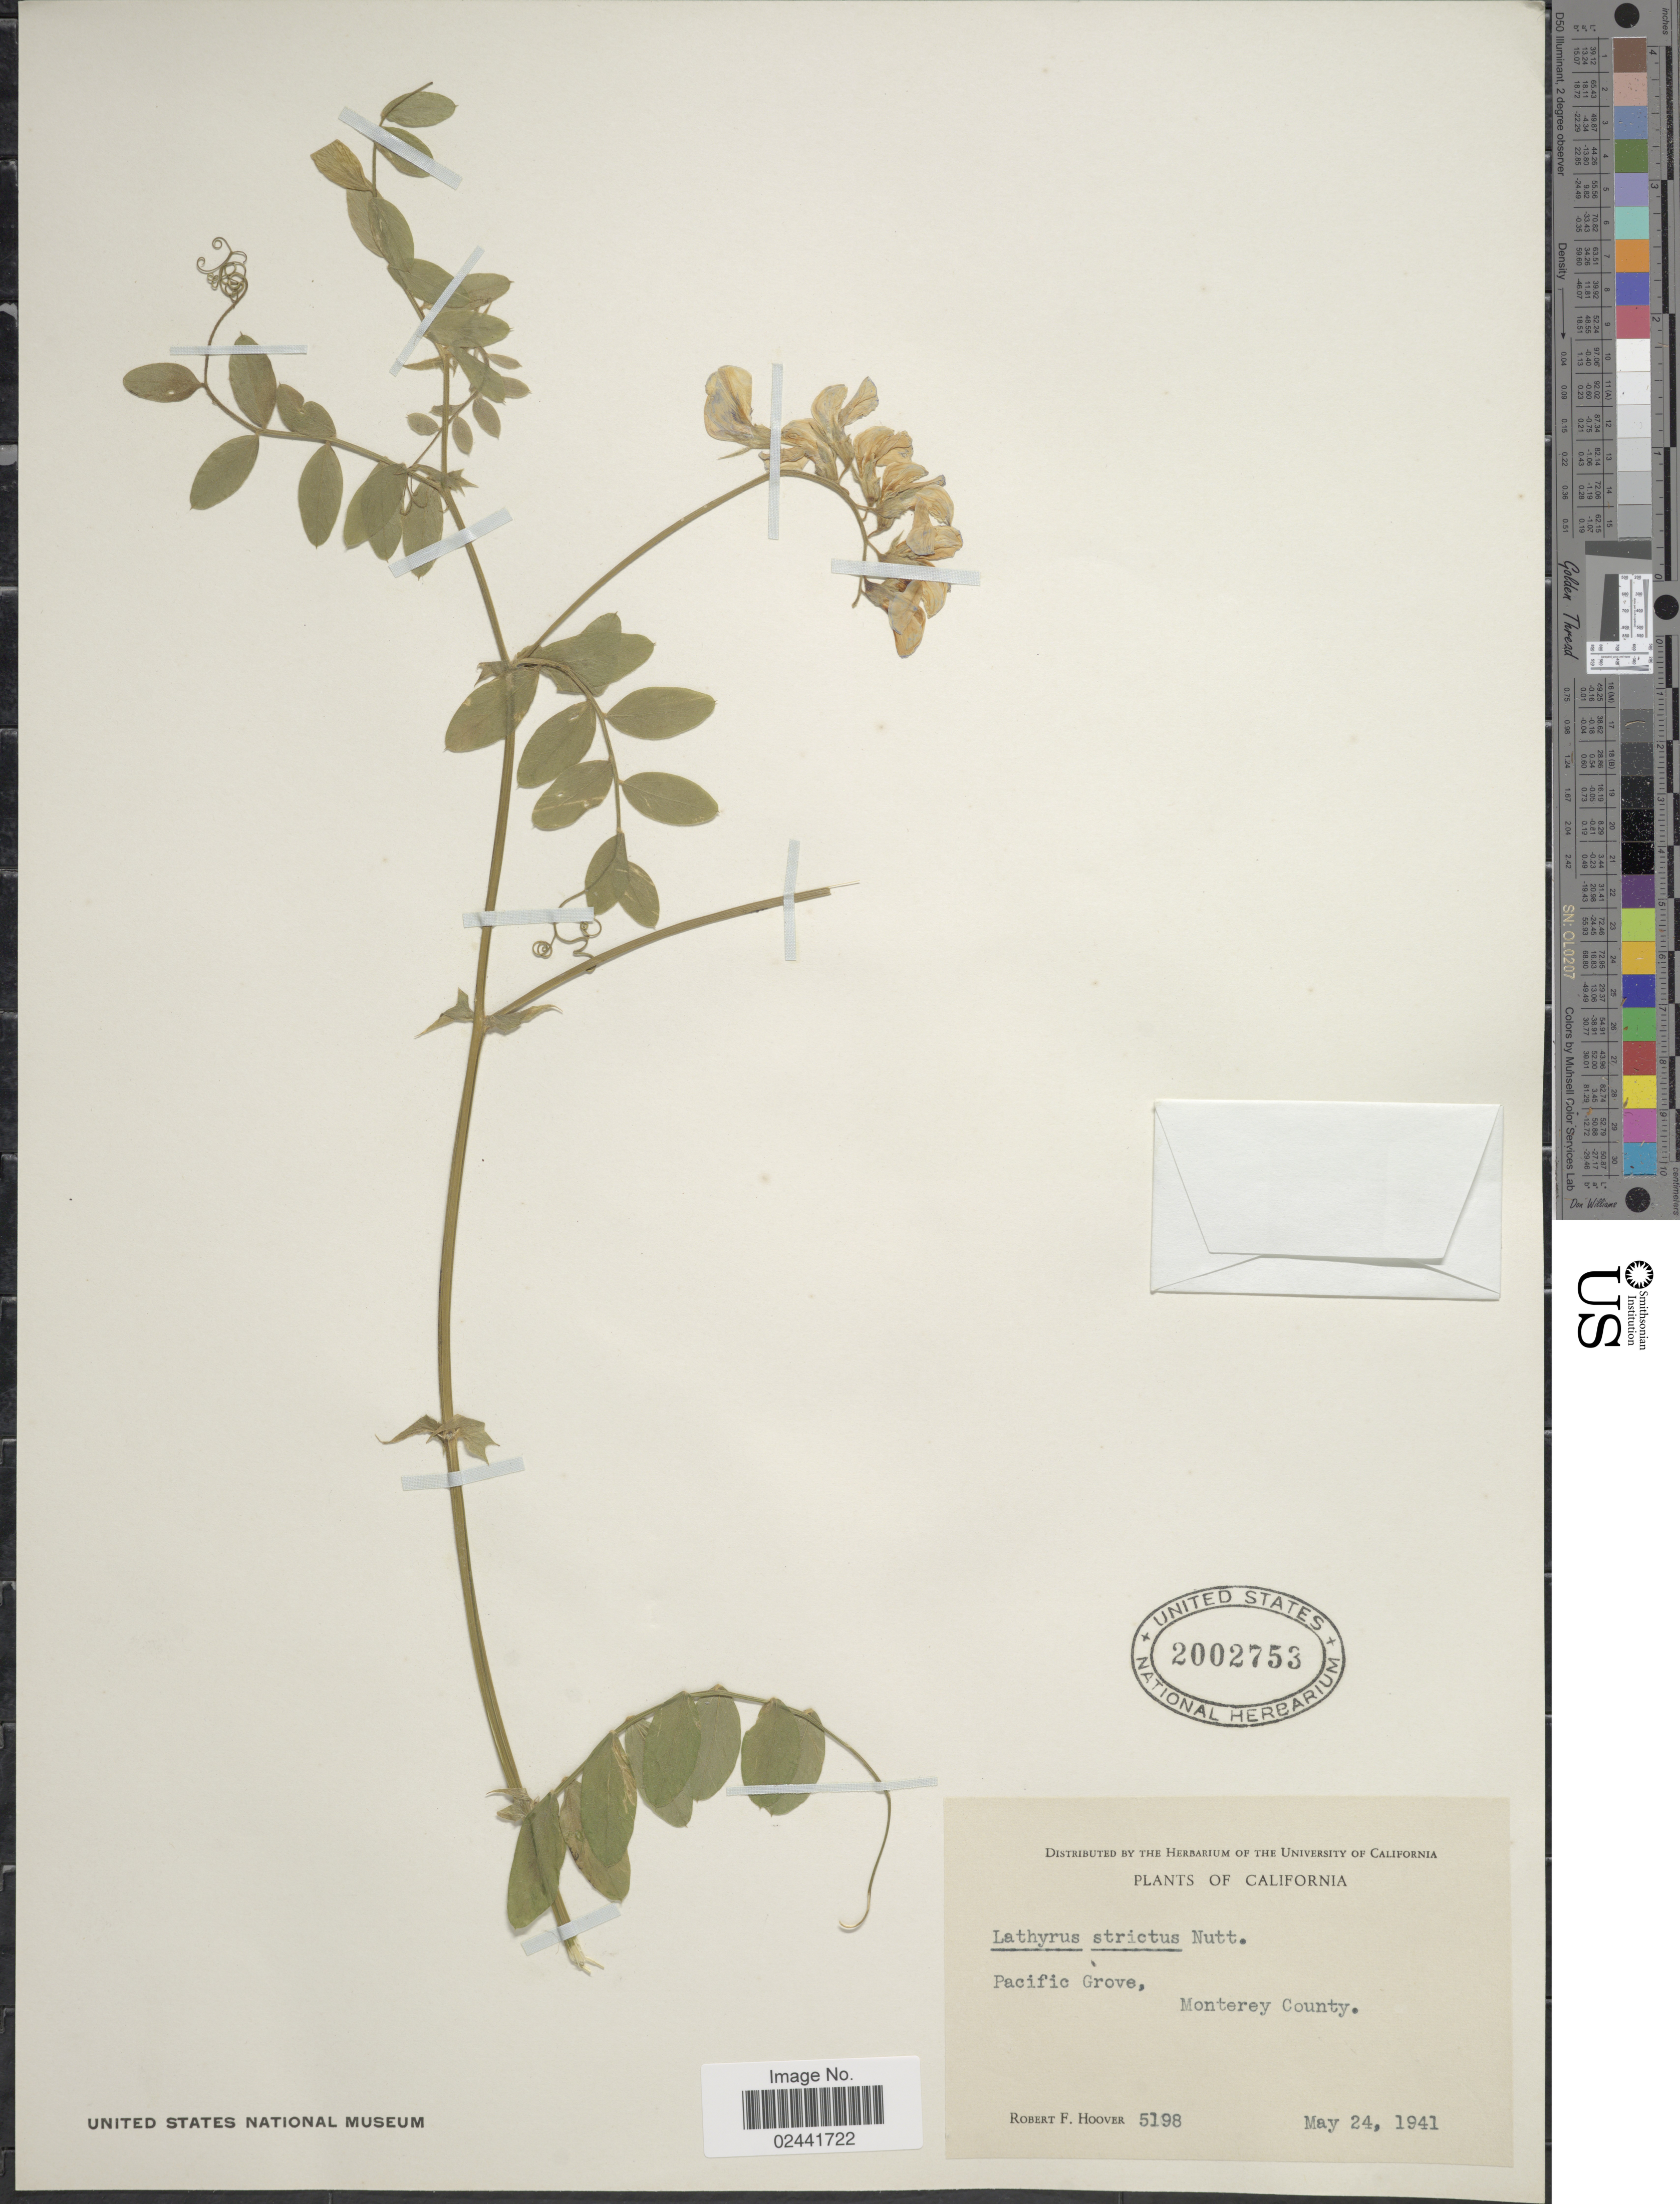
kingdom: Plantae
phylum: Tracheophyta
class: Magnoliopsida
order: Fabales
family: Fabaceae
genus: Lathyrus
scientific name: Lathyrus strictus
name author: G.H. Weber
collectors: R. F. Hoover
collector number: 5198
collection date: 1941-05-24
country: United States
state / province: California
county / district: Monterey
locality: Pacific Grove, Monterey County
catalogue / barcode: US 2002753